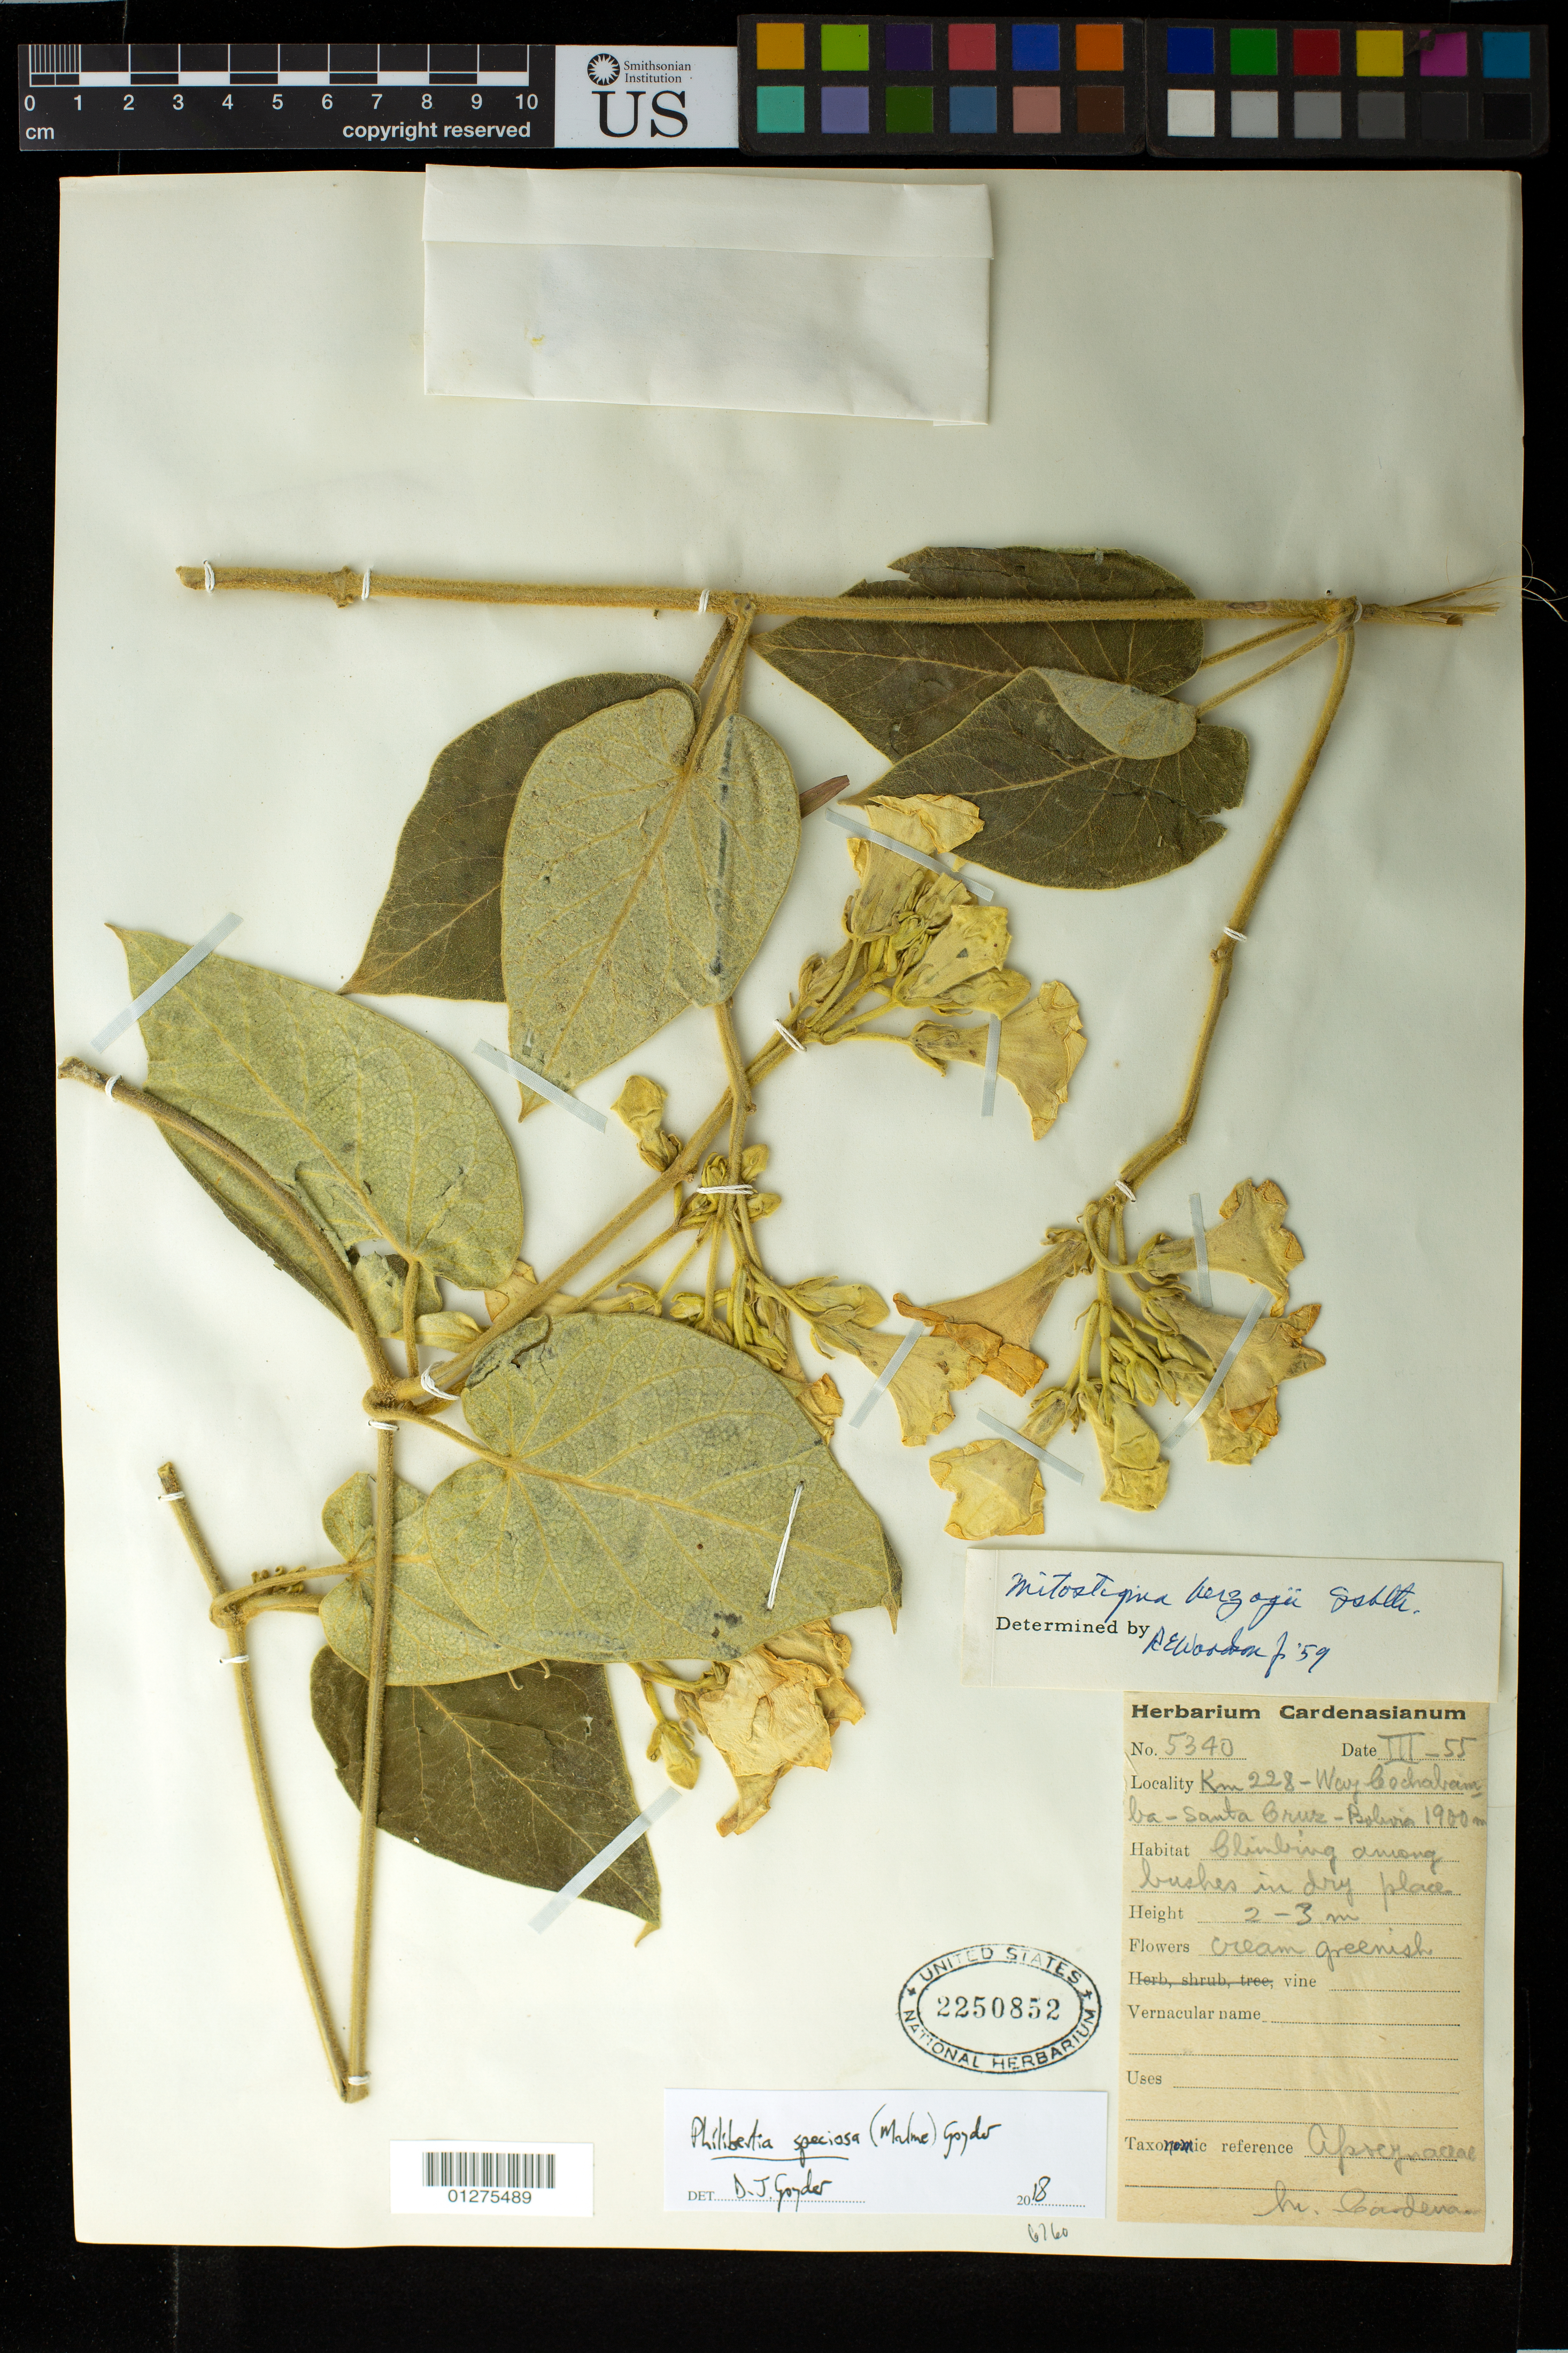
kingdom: Plantae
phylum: Tracheophyta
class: Magnoliopsida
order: Gentianales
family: Apocynaceae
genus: Philibertia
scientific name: Philibertia speciosa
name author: (Malme) Goyder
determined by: Goyder, D. J.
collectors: M. Cárdenas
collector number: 5340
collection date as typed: Mar 1955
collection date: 1955-03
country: Bolivia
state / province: Santa Cruz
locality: Near Mataral - Yungas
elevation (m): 1900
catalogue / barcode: US 2250852